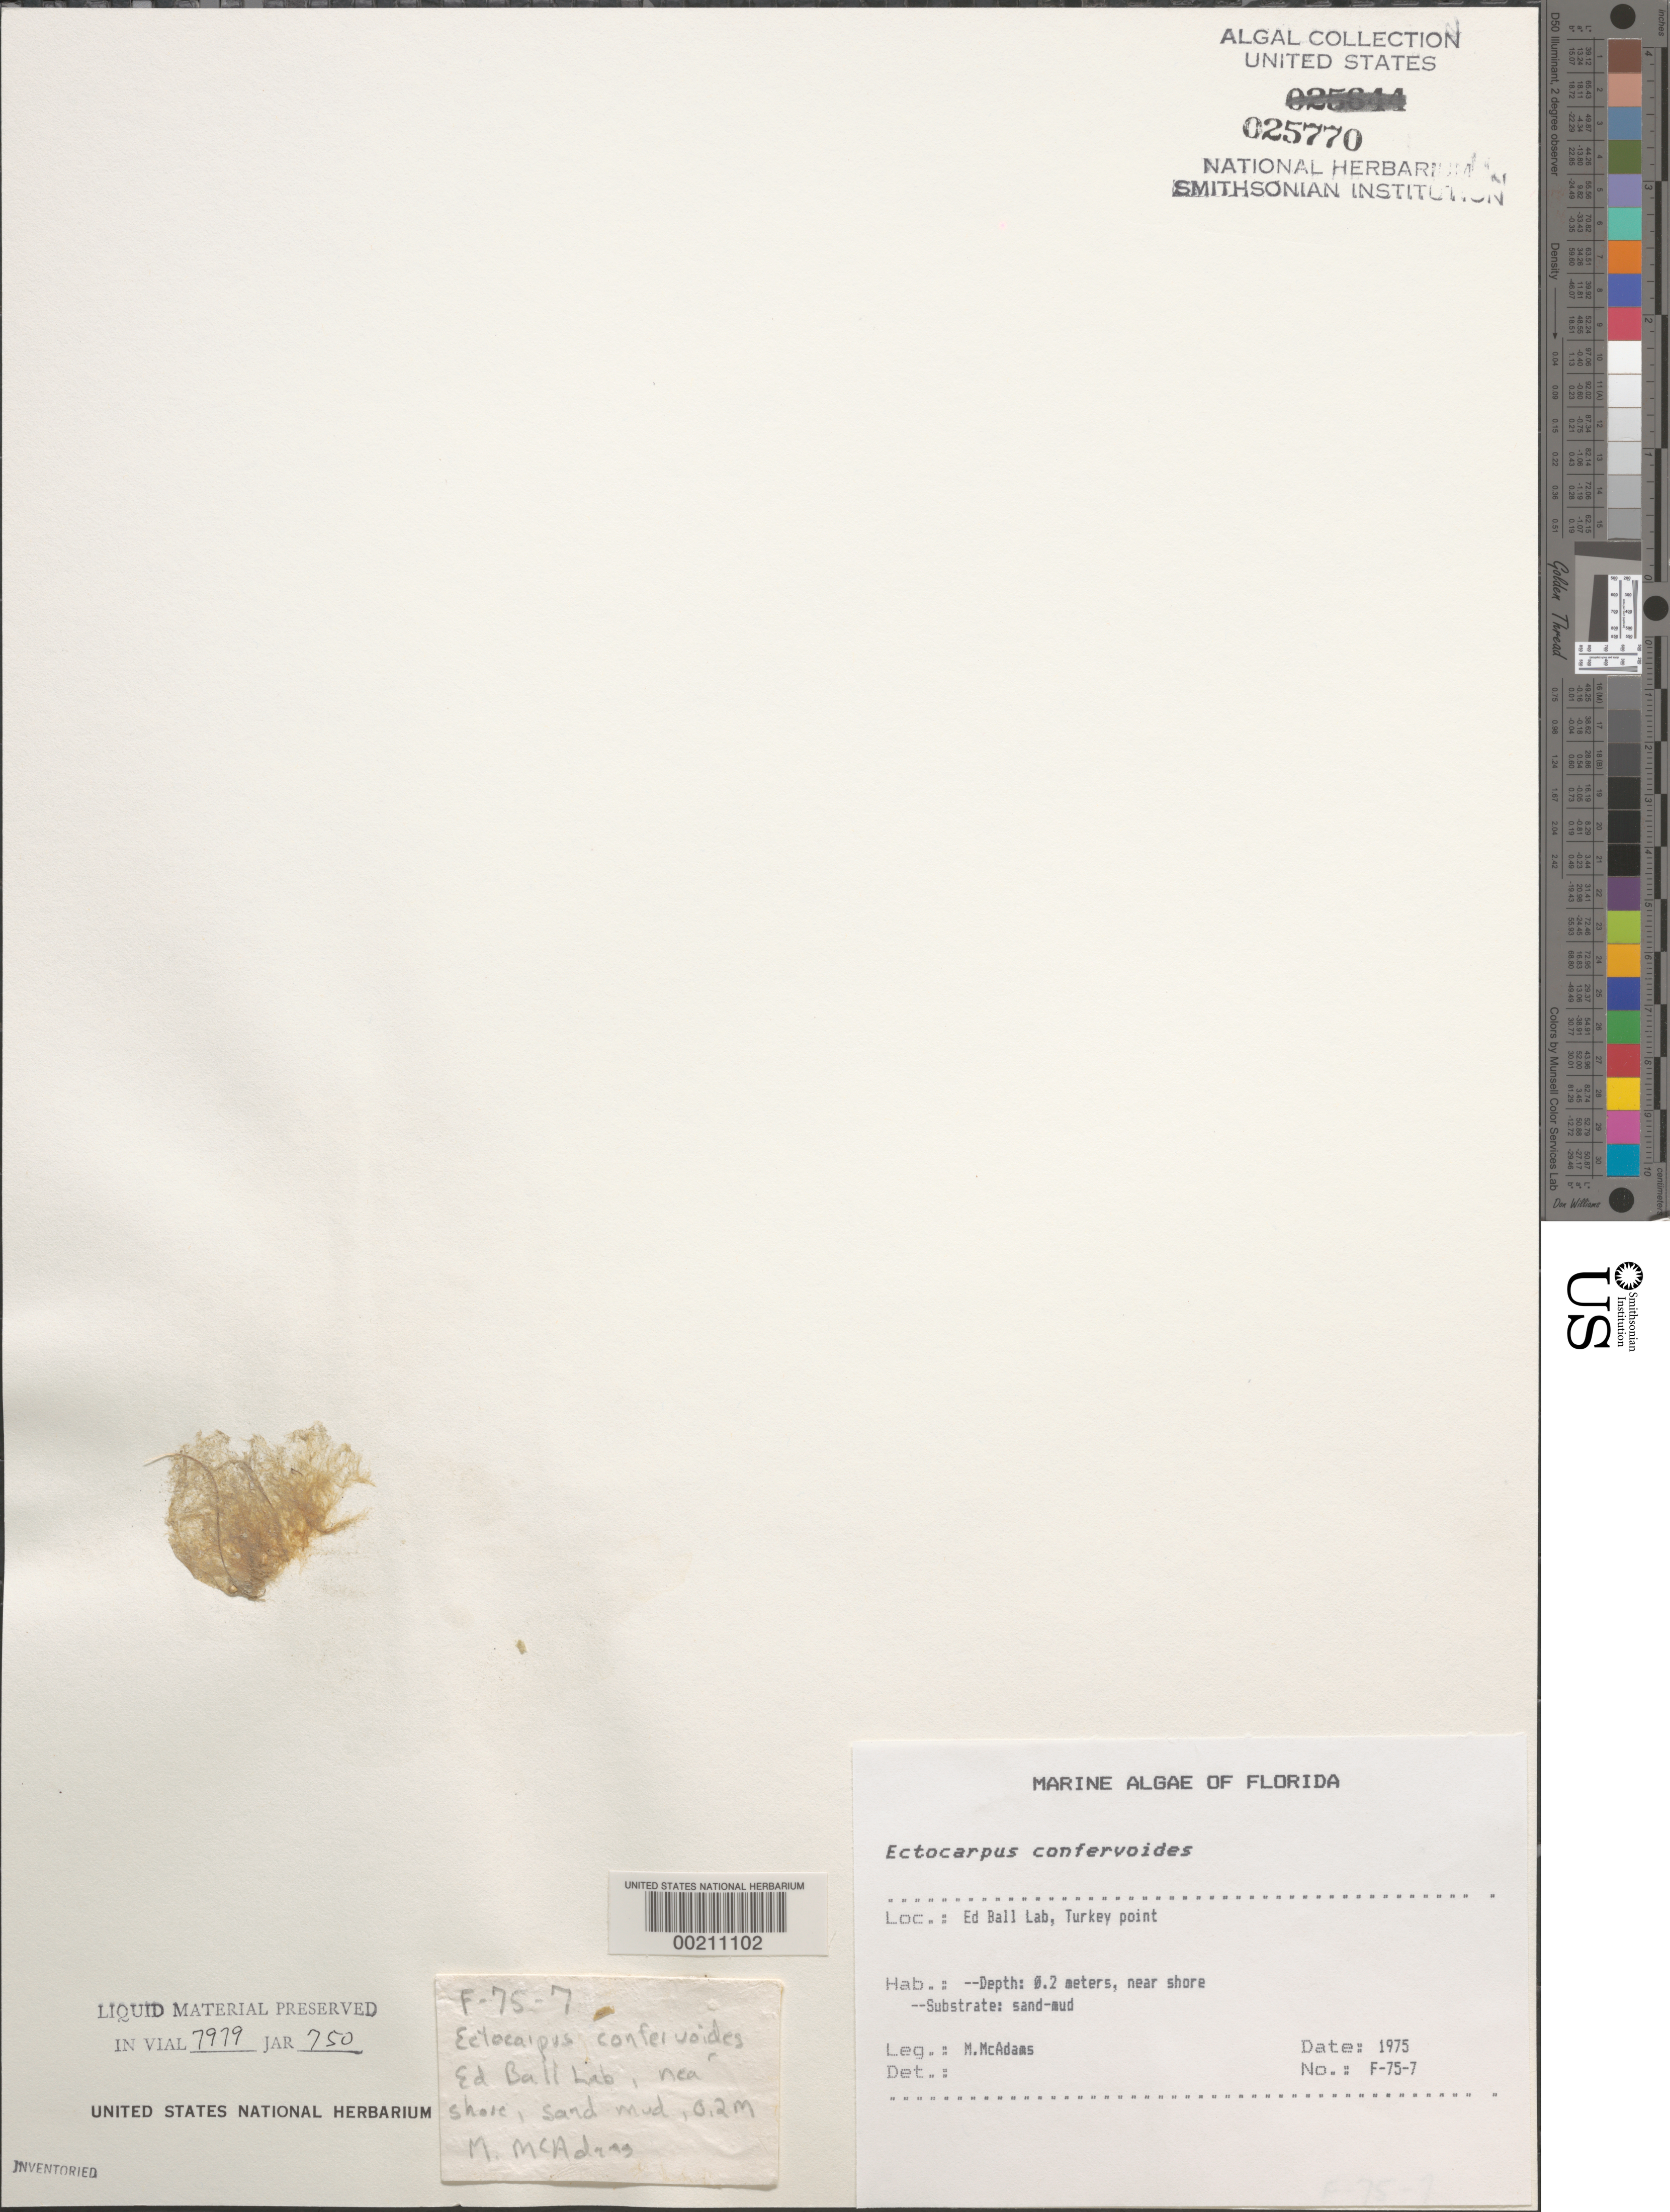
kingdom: Chromista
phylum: Ochrophyta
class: Phaeophyceae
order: Ectocarpales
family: Ectocarpaceae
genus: Ectocarpus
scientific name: Ectocarpus siliculosus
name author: (Dillwyn) Lyngbye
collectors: M. Mcadams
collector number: F-75-7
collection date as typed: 1975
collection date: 1975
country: United States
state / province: Florida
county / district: Franklin County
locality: Turkey Point, Edward Ball Laboratory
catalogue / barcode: US 25770